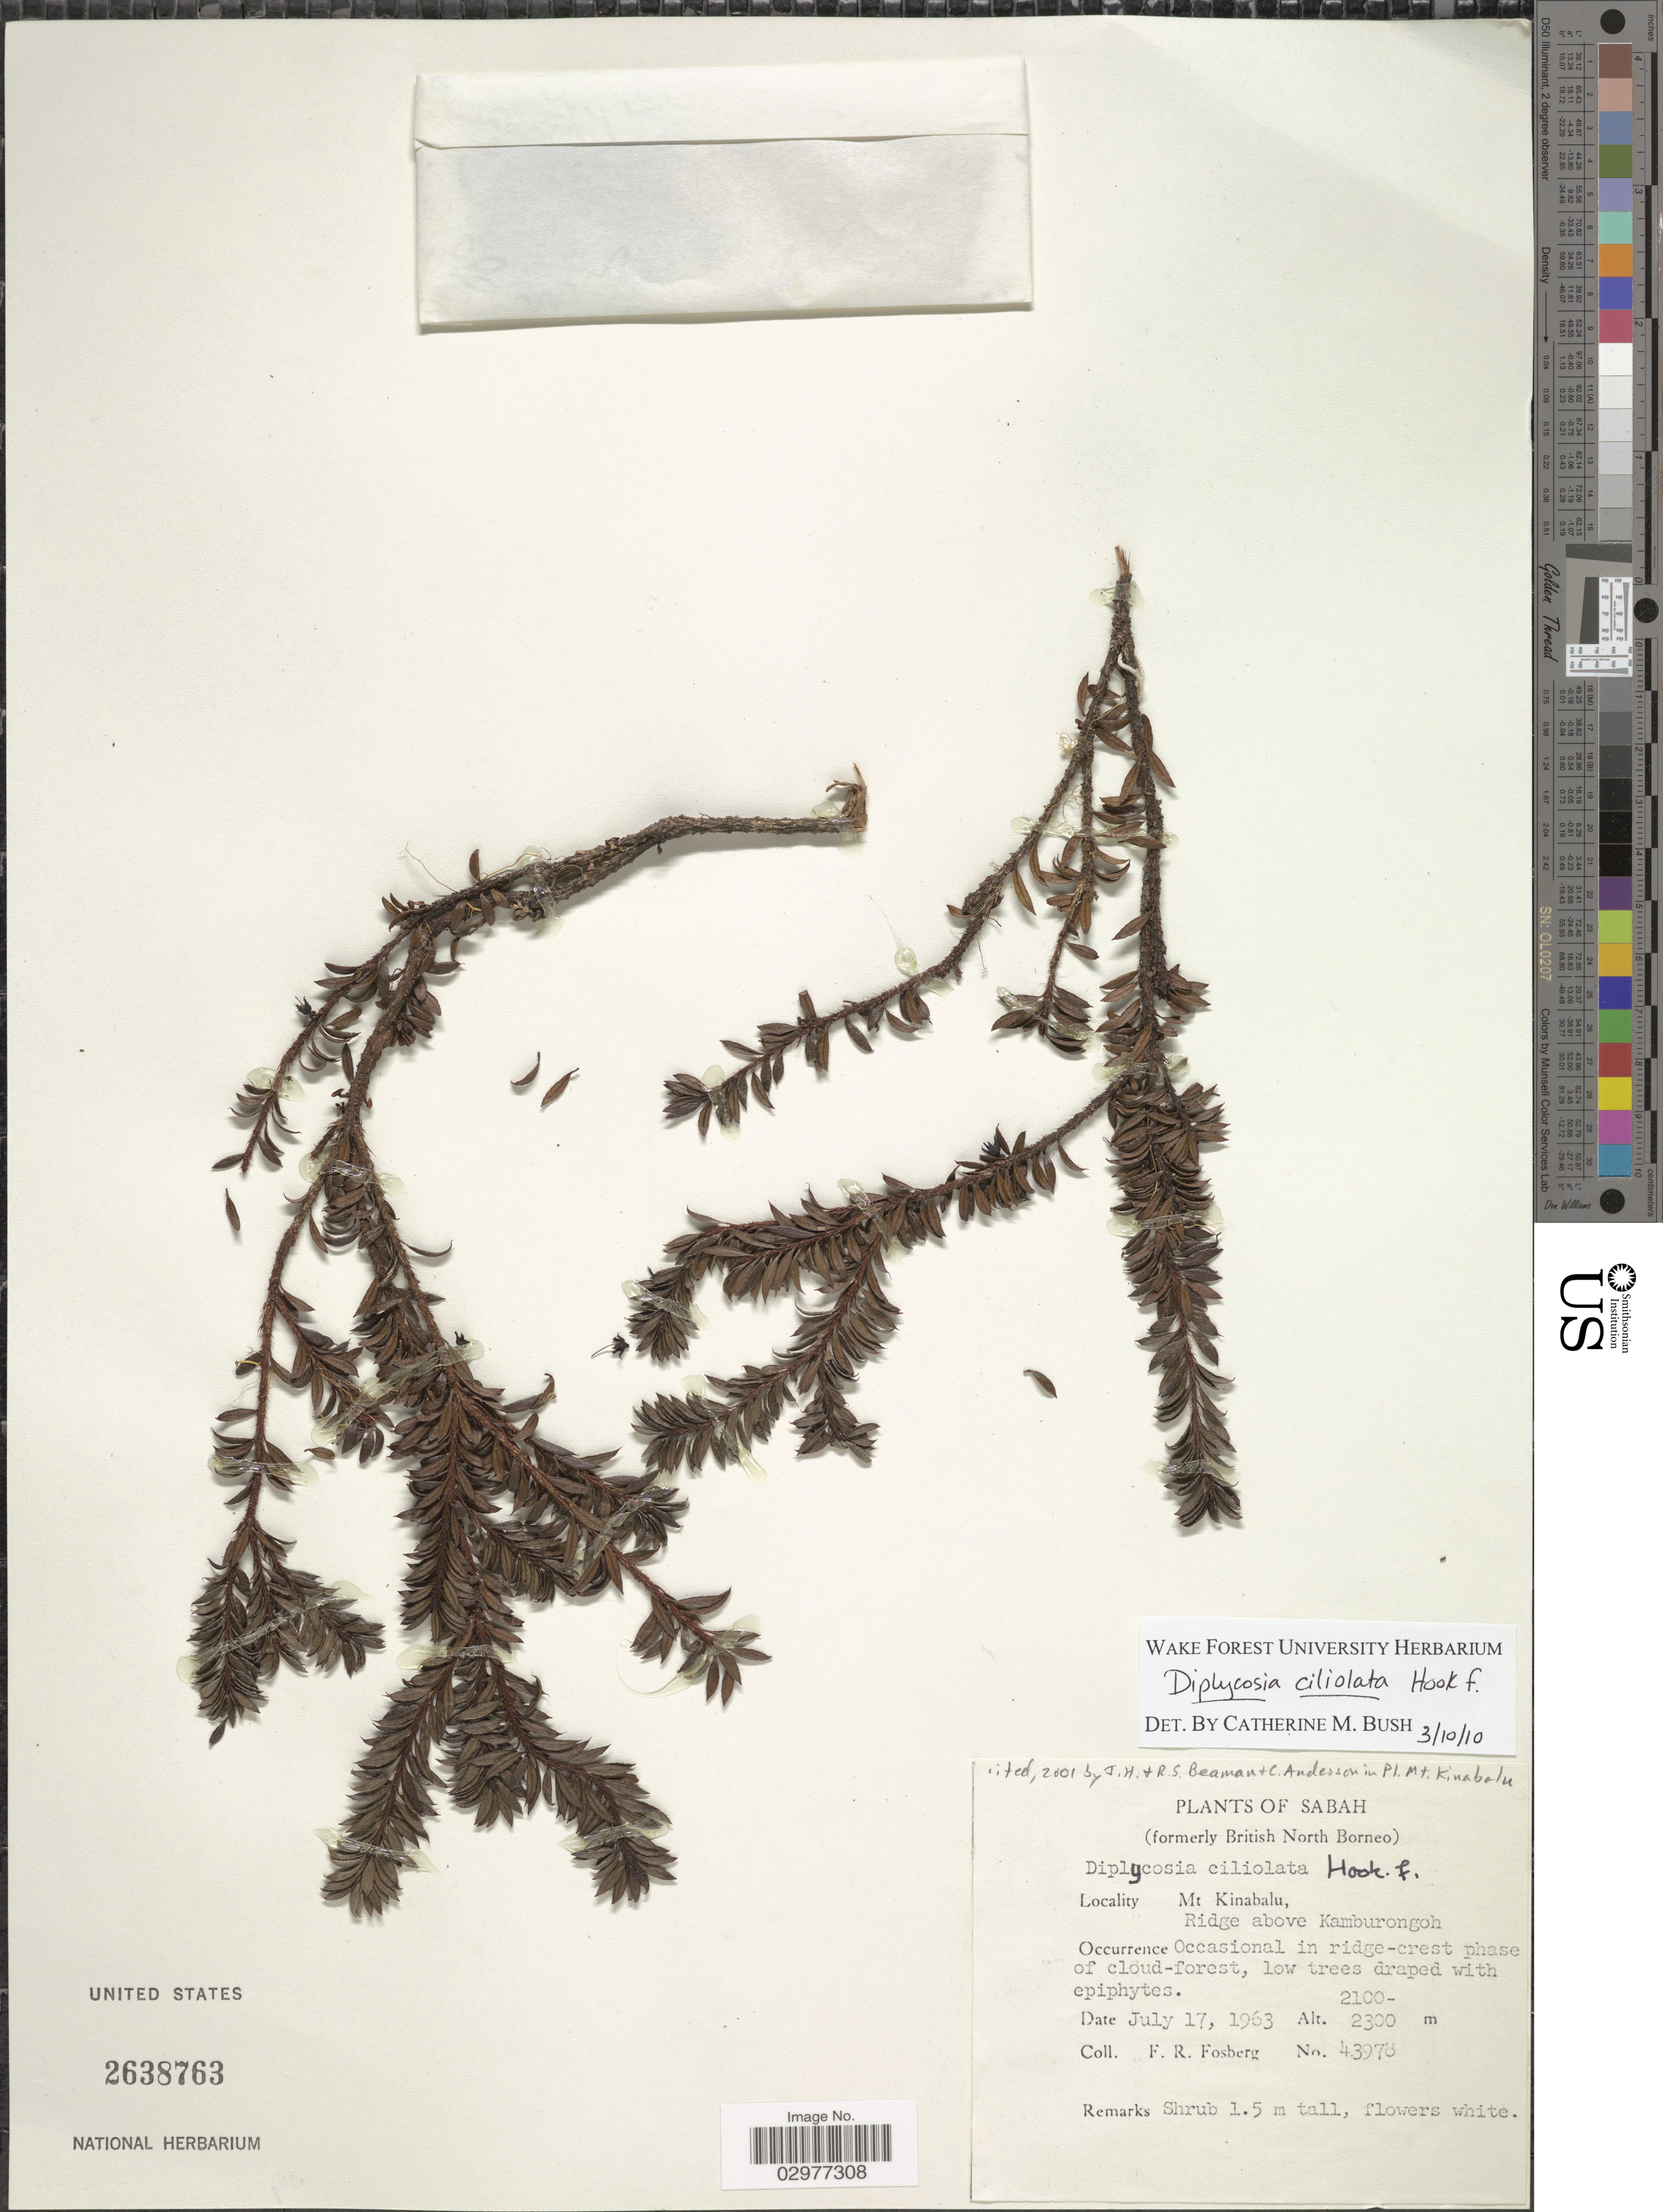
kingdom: Plantae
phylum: Tracheophyta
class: Magnoliopsida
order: Ericales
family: Ericaceae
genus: Diplycosia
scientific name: Diplycosia ciliolata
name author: Hook. f.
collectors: F. R. Fosberg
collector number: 43978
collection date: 1963-07-17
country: Malaysia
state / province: Sabah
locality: (formerly British North Borneo). Mt. Kinabalu, Ridge above Kamburongoh.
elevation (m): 2100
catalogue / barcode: US 2638763